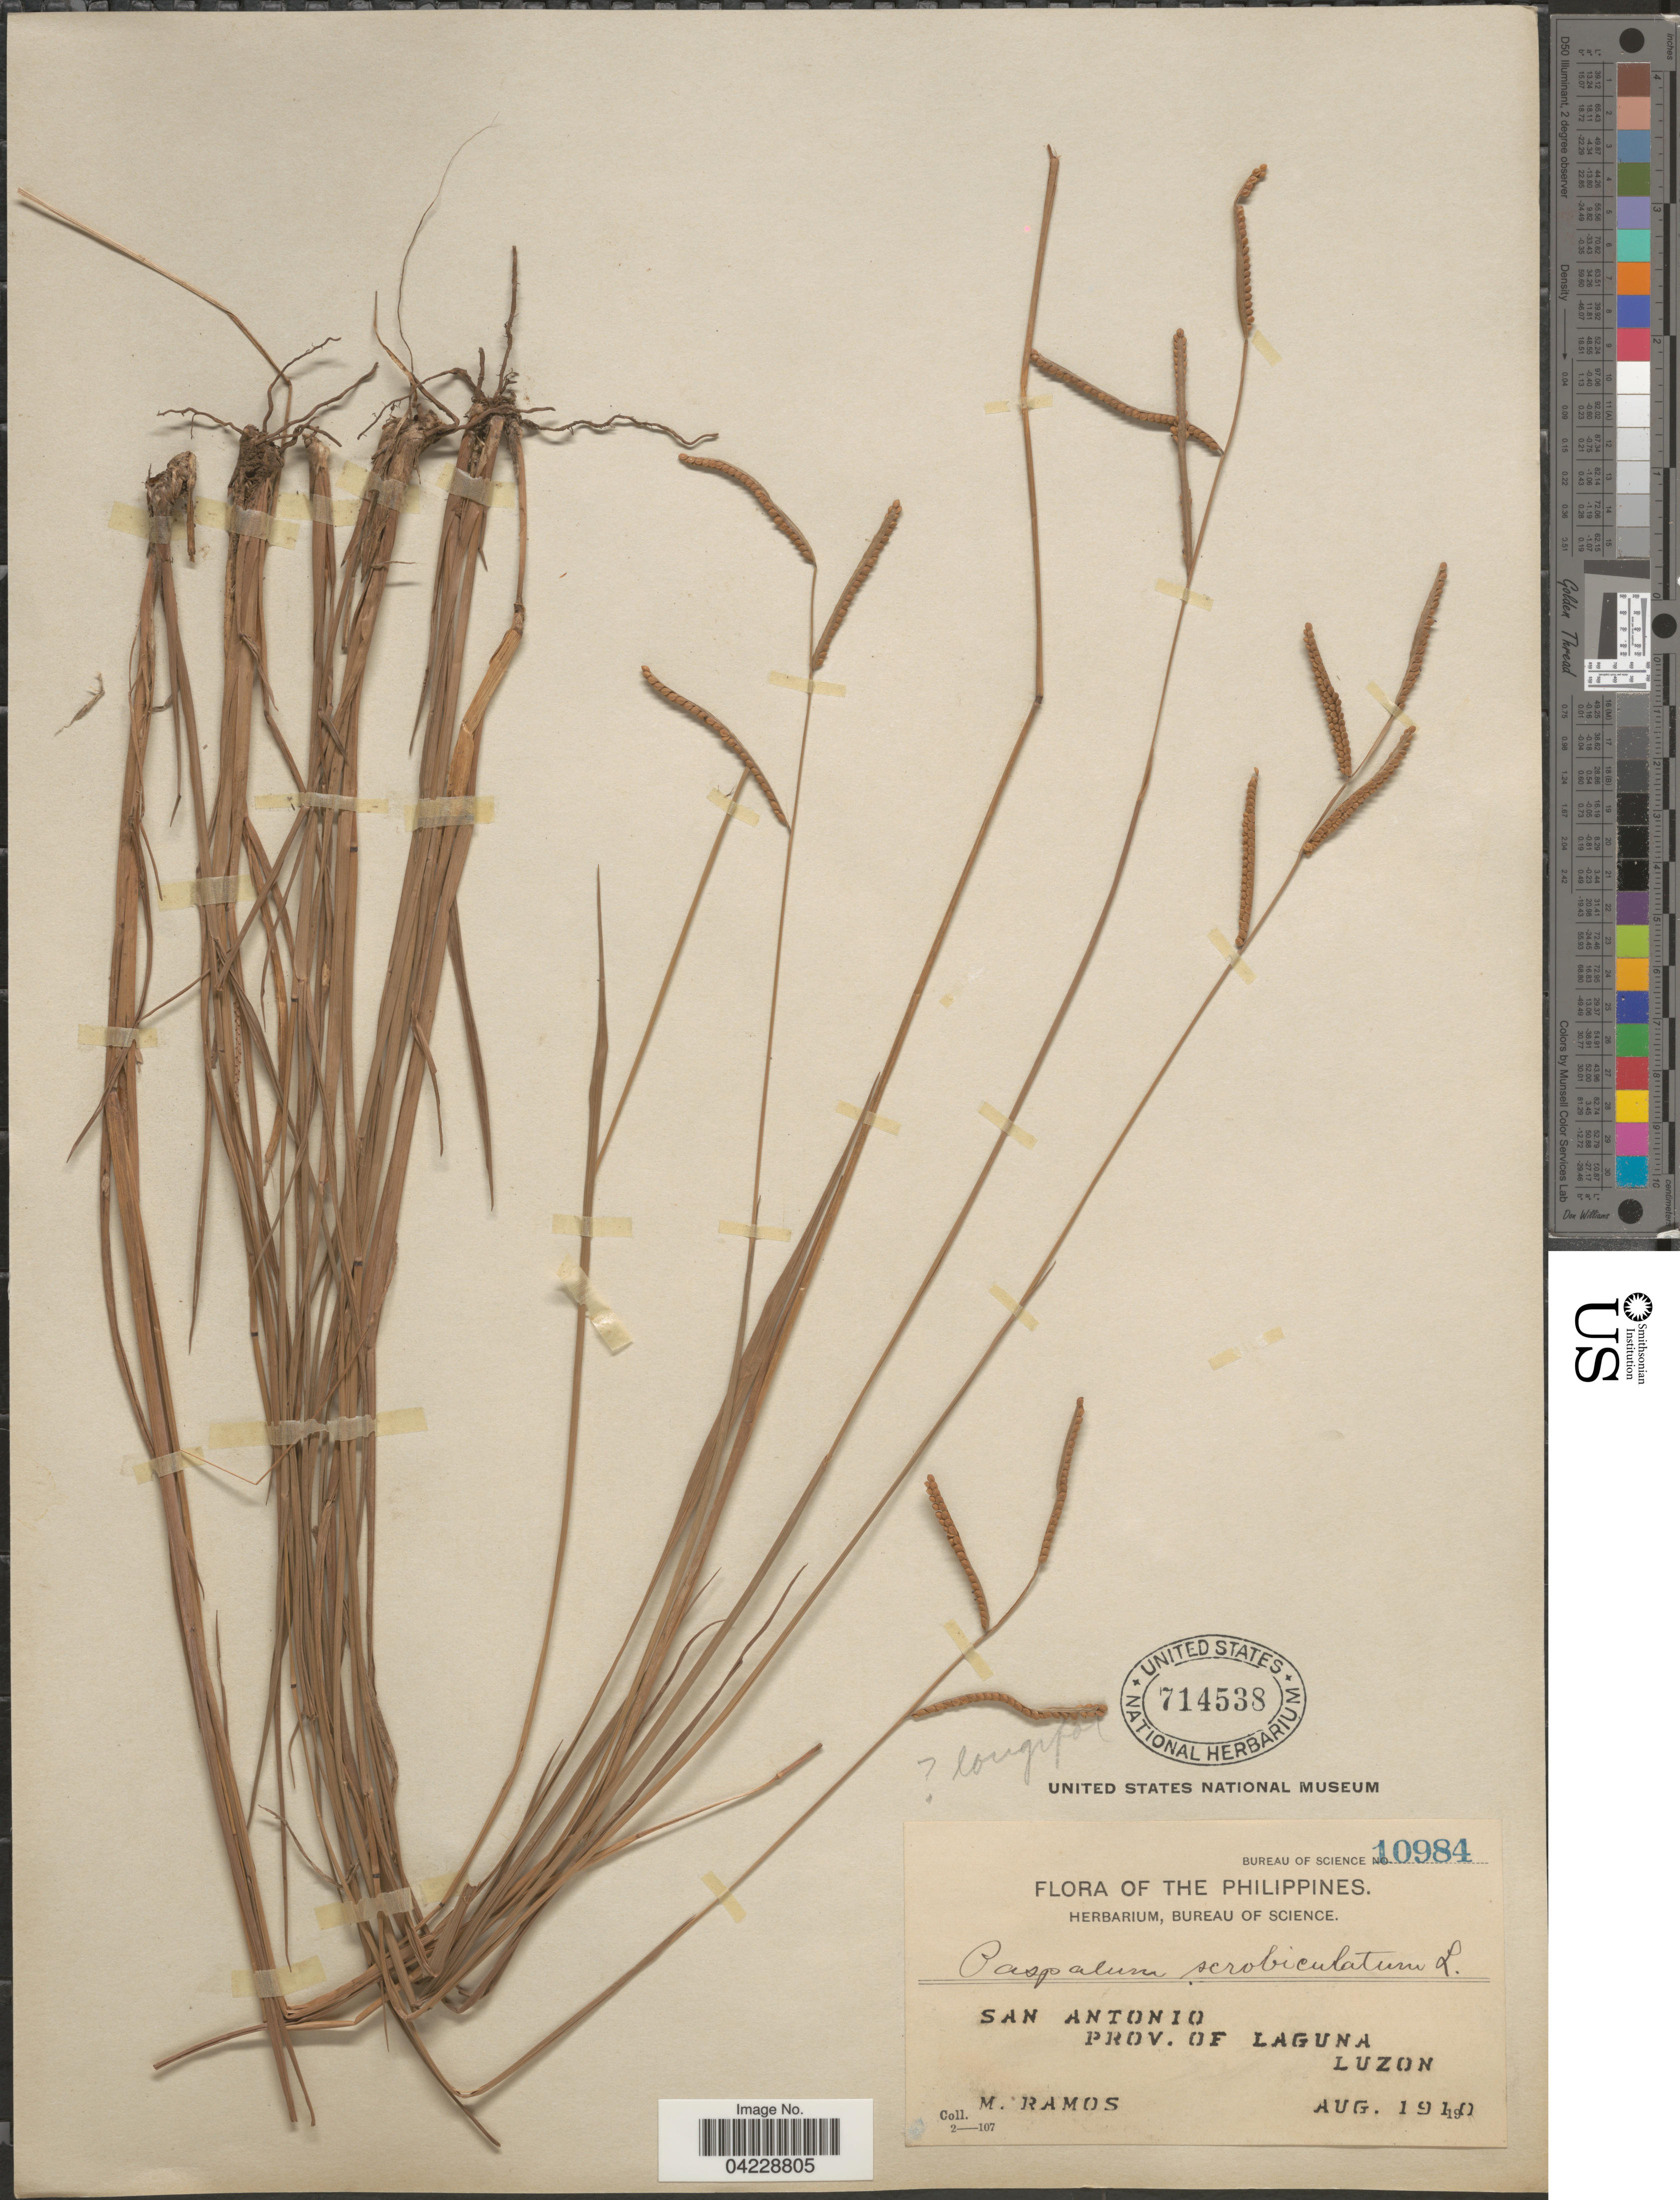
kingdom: Plantae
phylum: Tracheophyta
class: Liliopsida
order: Poales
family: Poaceae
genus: Paspalum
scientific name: Paspalum scrobiculatum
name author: L.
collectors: M. Ramos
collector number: Bureau of Science 10984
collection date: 1910-08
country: Philippines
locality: San Antonio. Prov. of Laguna, Luzon.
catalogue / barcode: US 714538